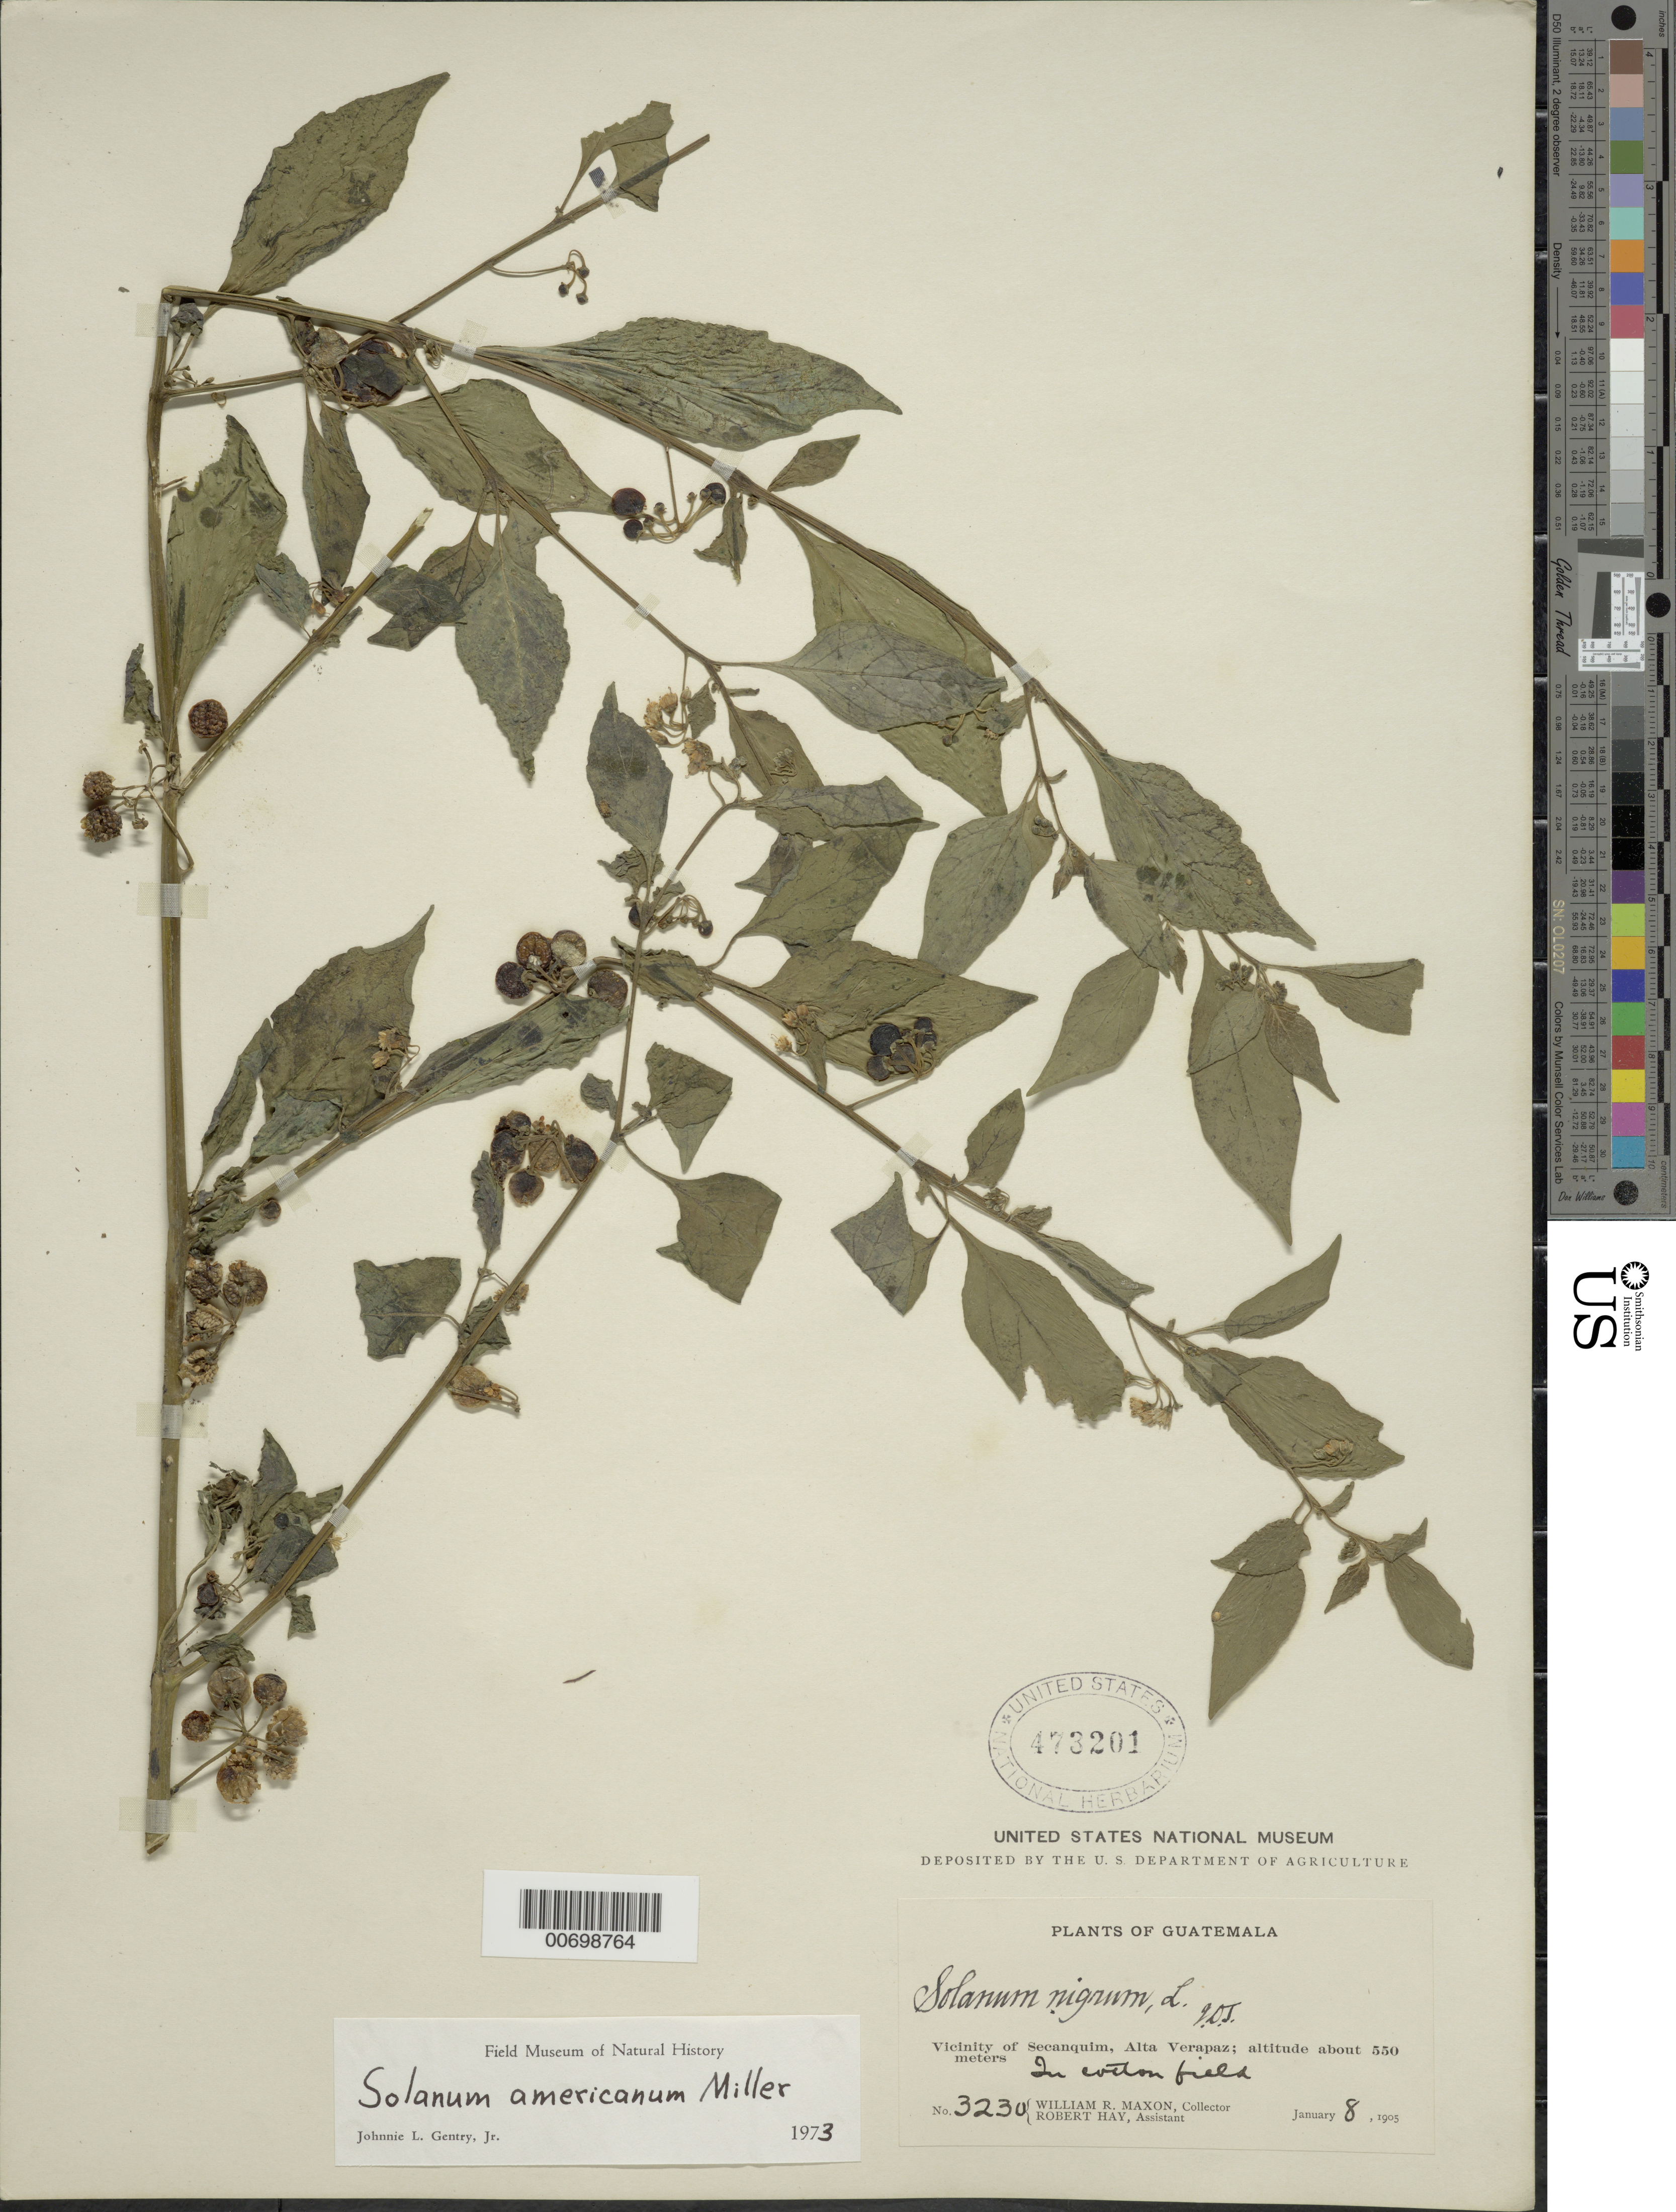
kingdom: Plantae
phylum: Tracheophyta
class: Magnoliopsida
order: Solanales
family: Solanaceae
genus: Solanum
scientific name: Solanum americanum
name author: Mill.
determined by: Gentry, J. L.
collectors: W. R. Maxon & R. H. Hay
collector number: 3230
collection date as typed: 08 Jan 1905 or 01 Aug 1905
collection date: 1905-01-08 or 1905-08-01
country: Guatemala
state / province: Alta Verapaz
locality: Vicinity of Secanquim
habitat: In cotton field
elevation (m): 550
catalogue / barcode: US 473201